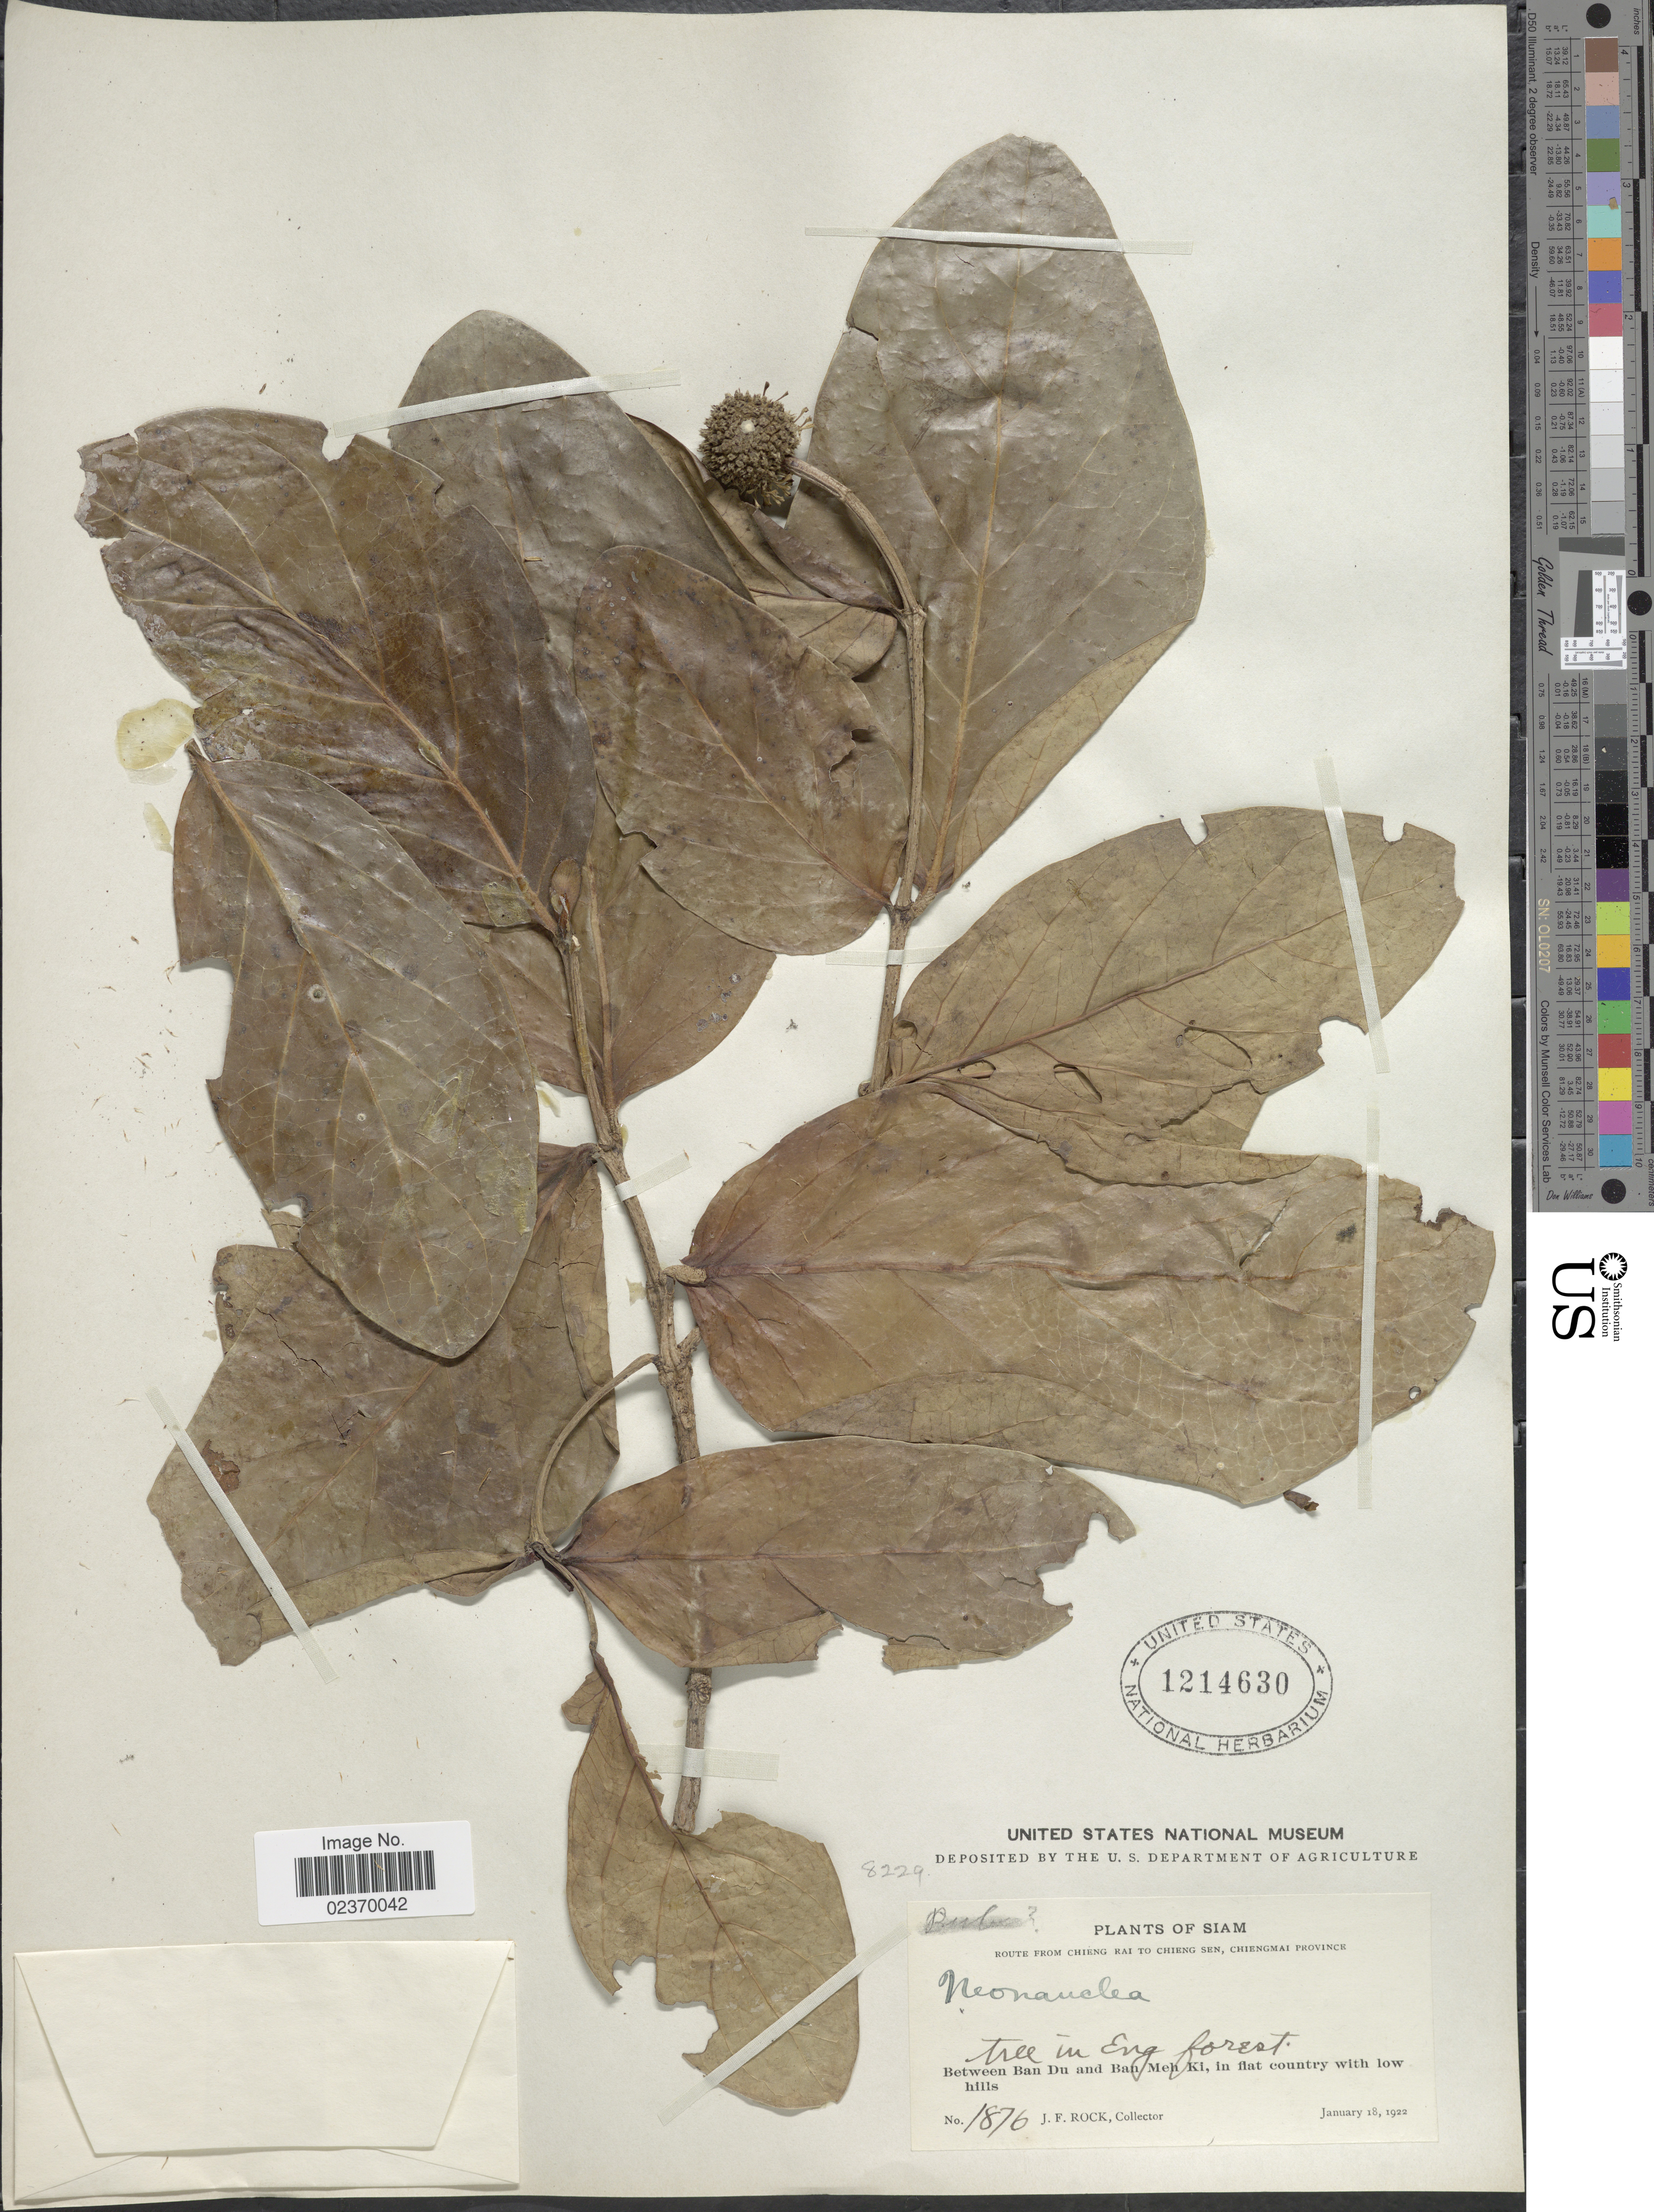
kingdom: Plantae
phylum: Tracheophyta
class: Magnoliopsida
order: Gentianales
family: Rubiaceae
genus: Neonauclea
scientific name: Neonauclea sp.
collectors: J. Rock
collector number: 1876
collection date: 1922-01-18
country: Thailand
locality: Siam, Route from Chieng Rai to Chieng Sen, Cheingmai Province, Tree in Eng forest, Between Ban Du and Ban Meh Ki, in flat country with low hills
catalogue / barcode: US 1214630